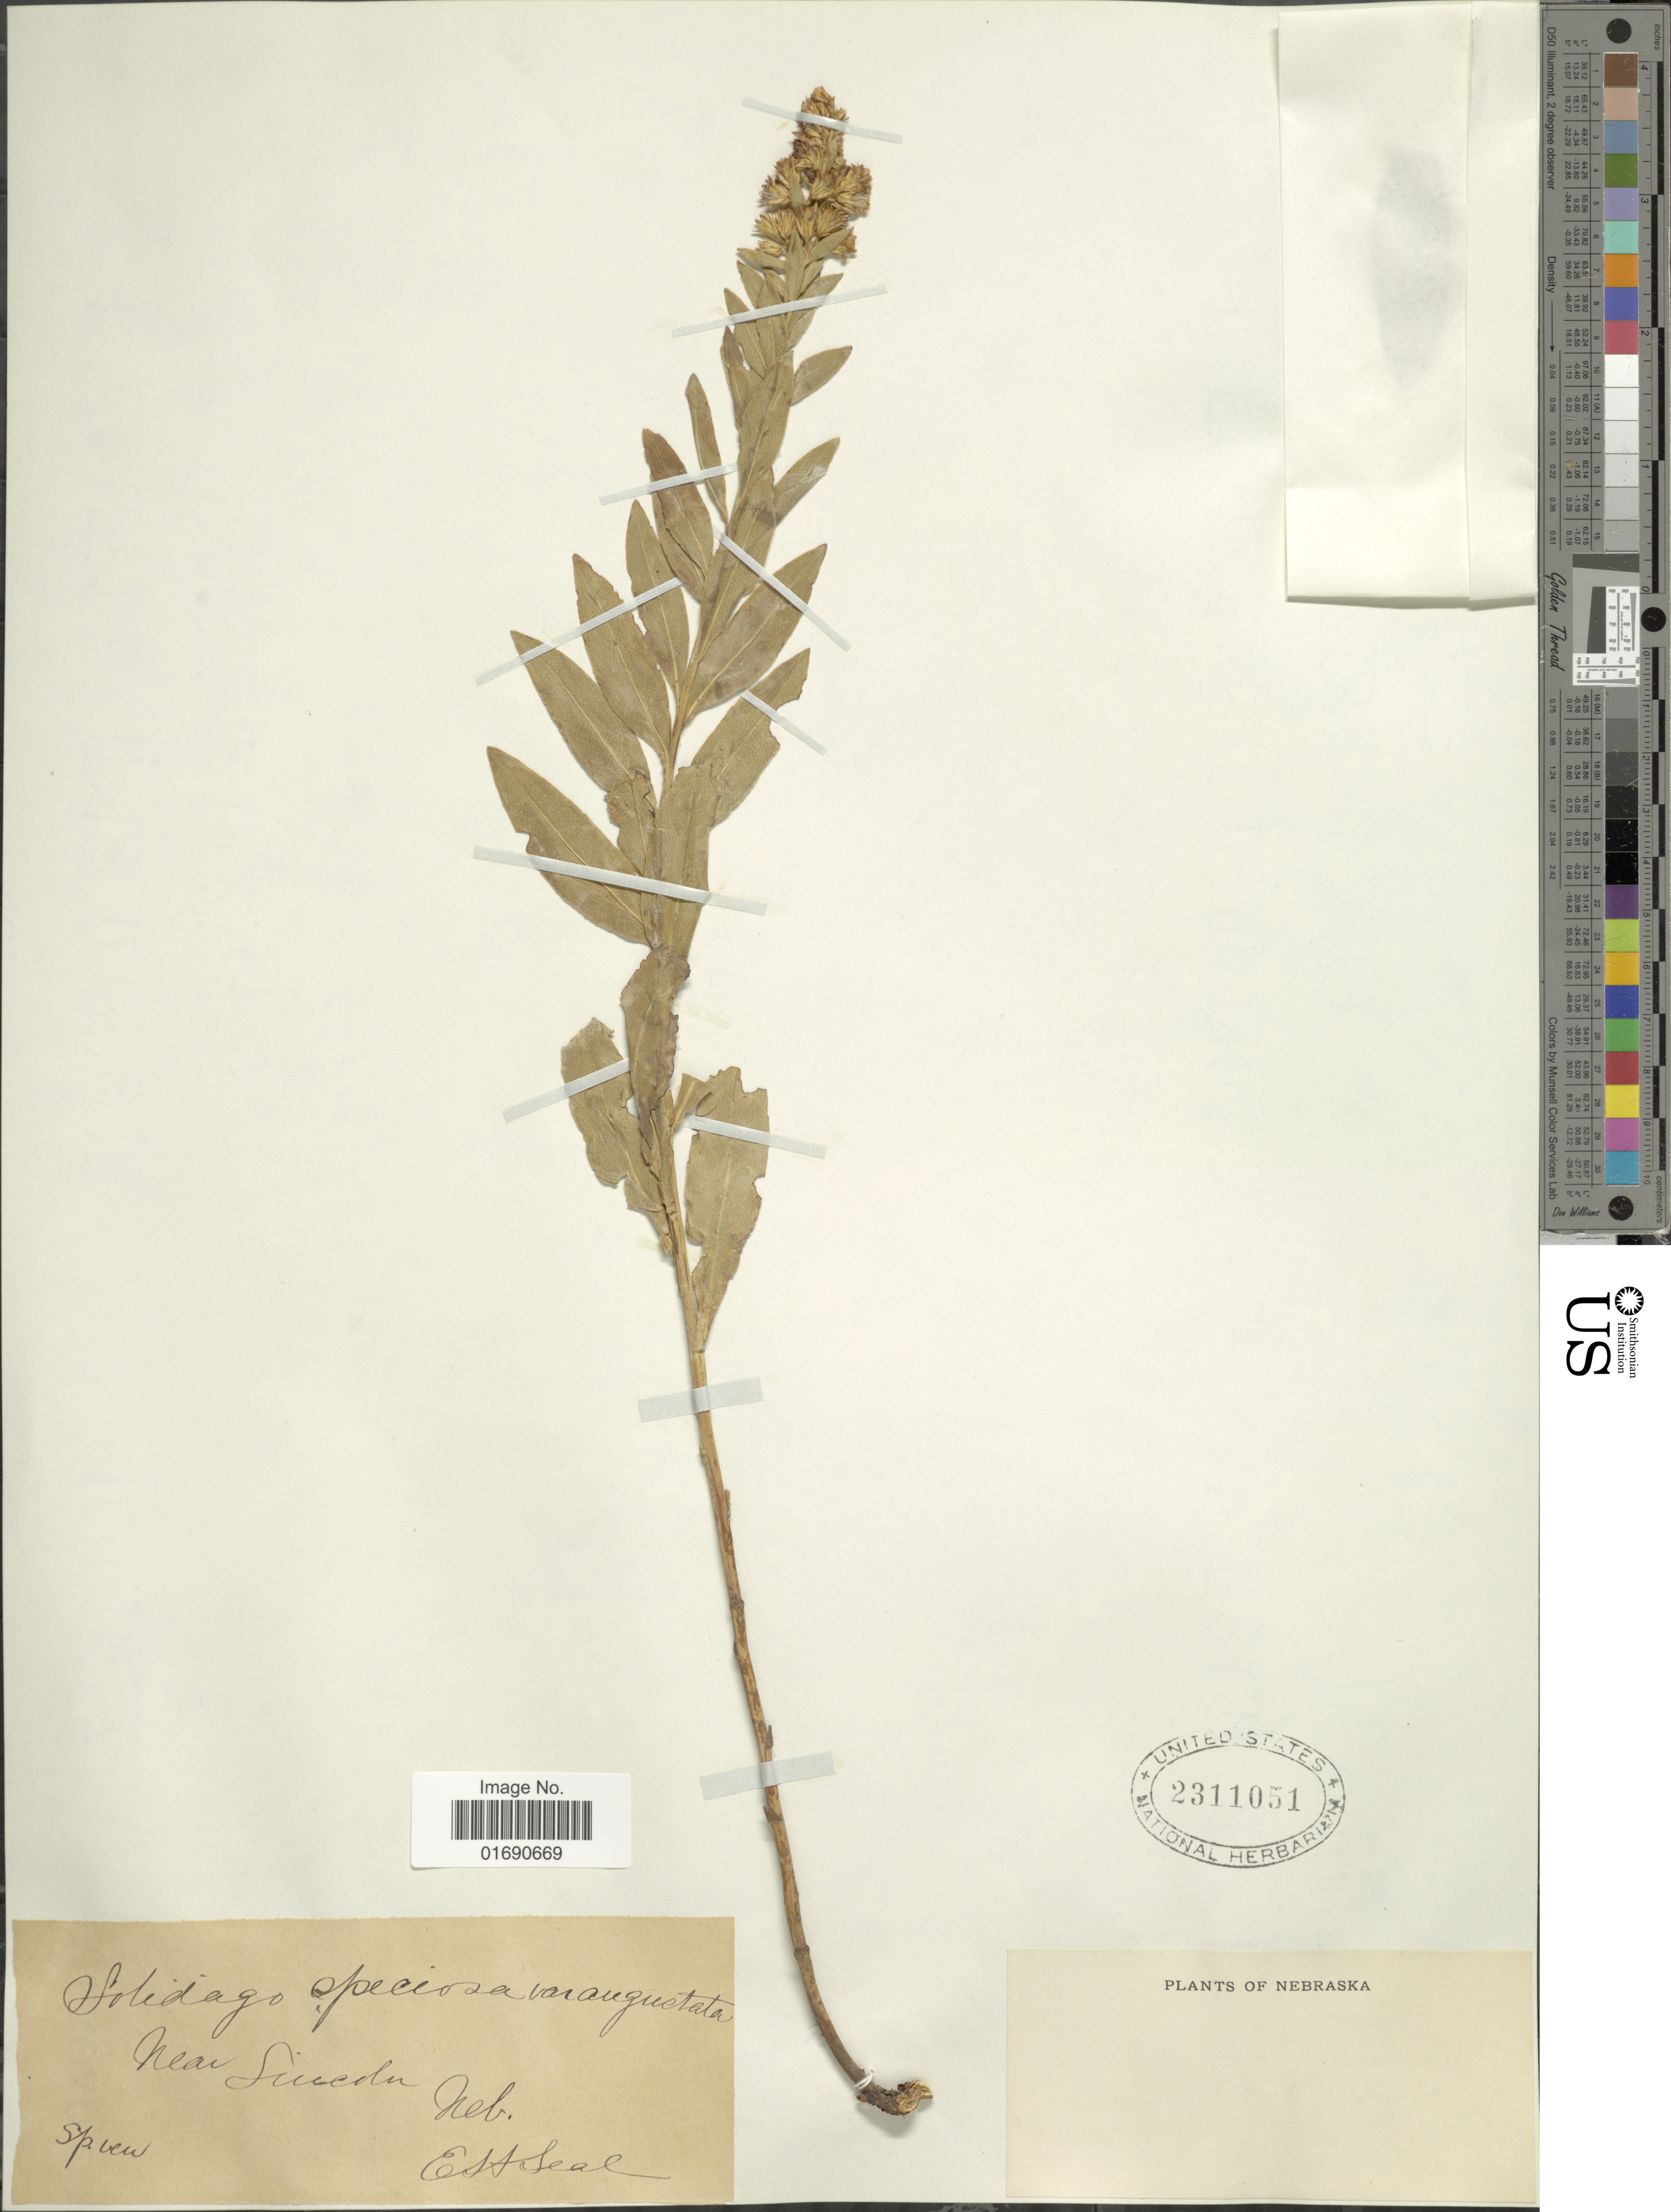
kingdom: Plantae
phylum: Tracheophyta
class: Magnoliopsida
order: Asterales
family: Asteraceae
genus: Solidago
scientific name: Solidago speciosa var. angustata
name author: Torr. & A. Gray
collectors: E. Seal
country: United States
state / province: Nebraska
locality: Near Lincoln.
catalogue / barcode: US 2311051